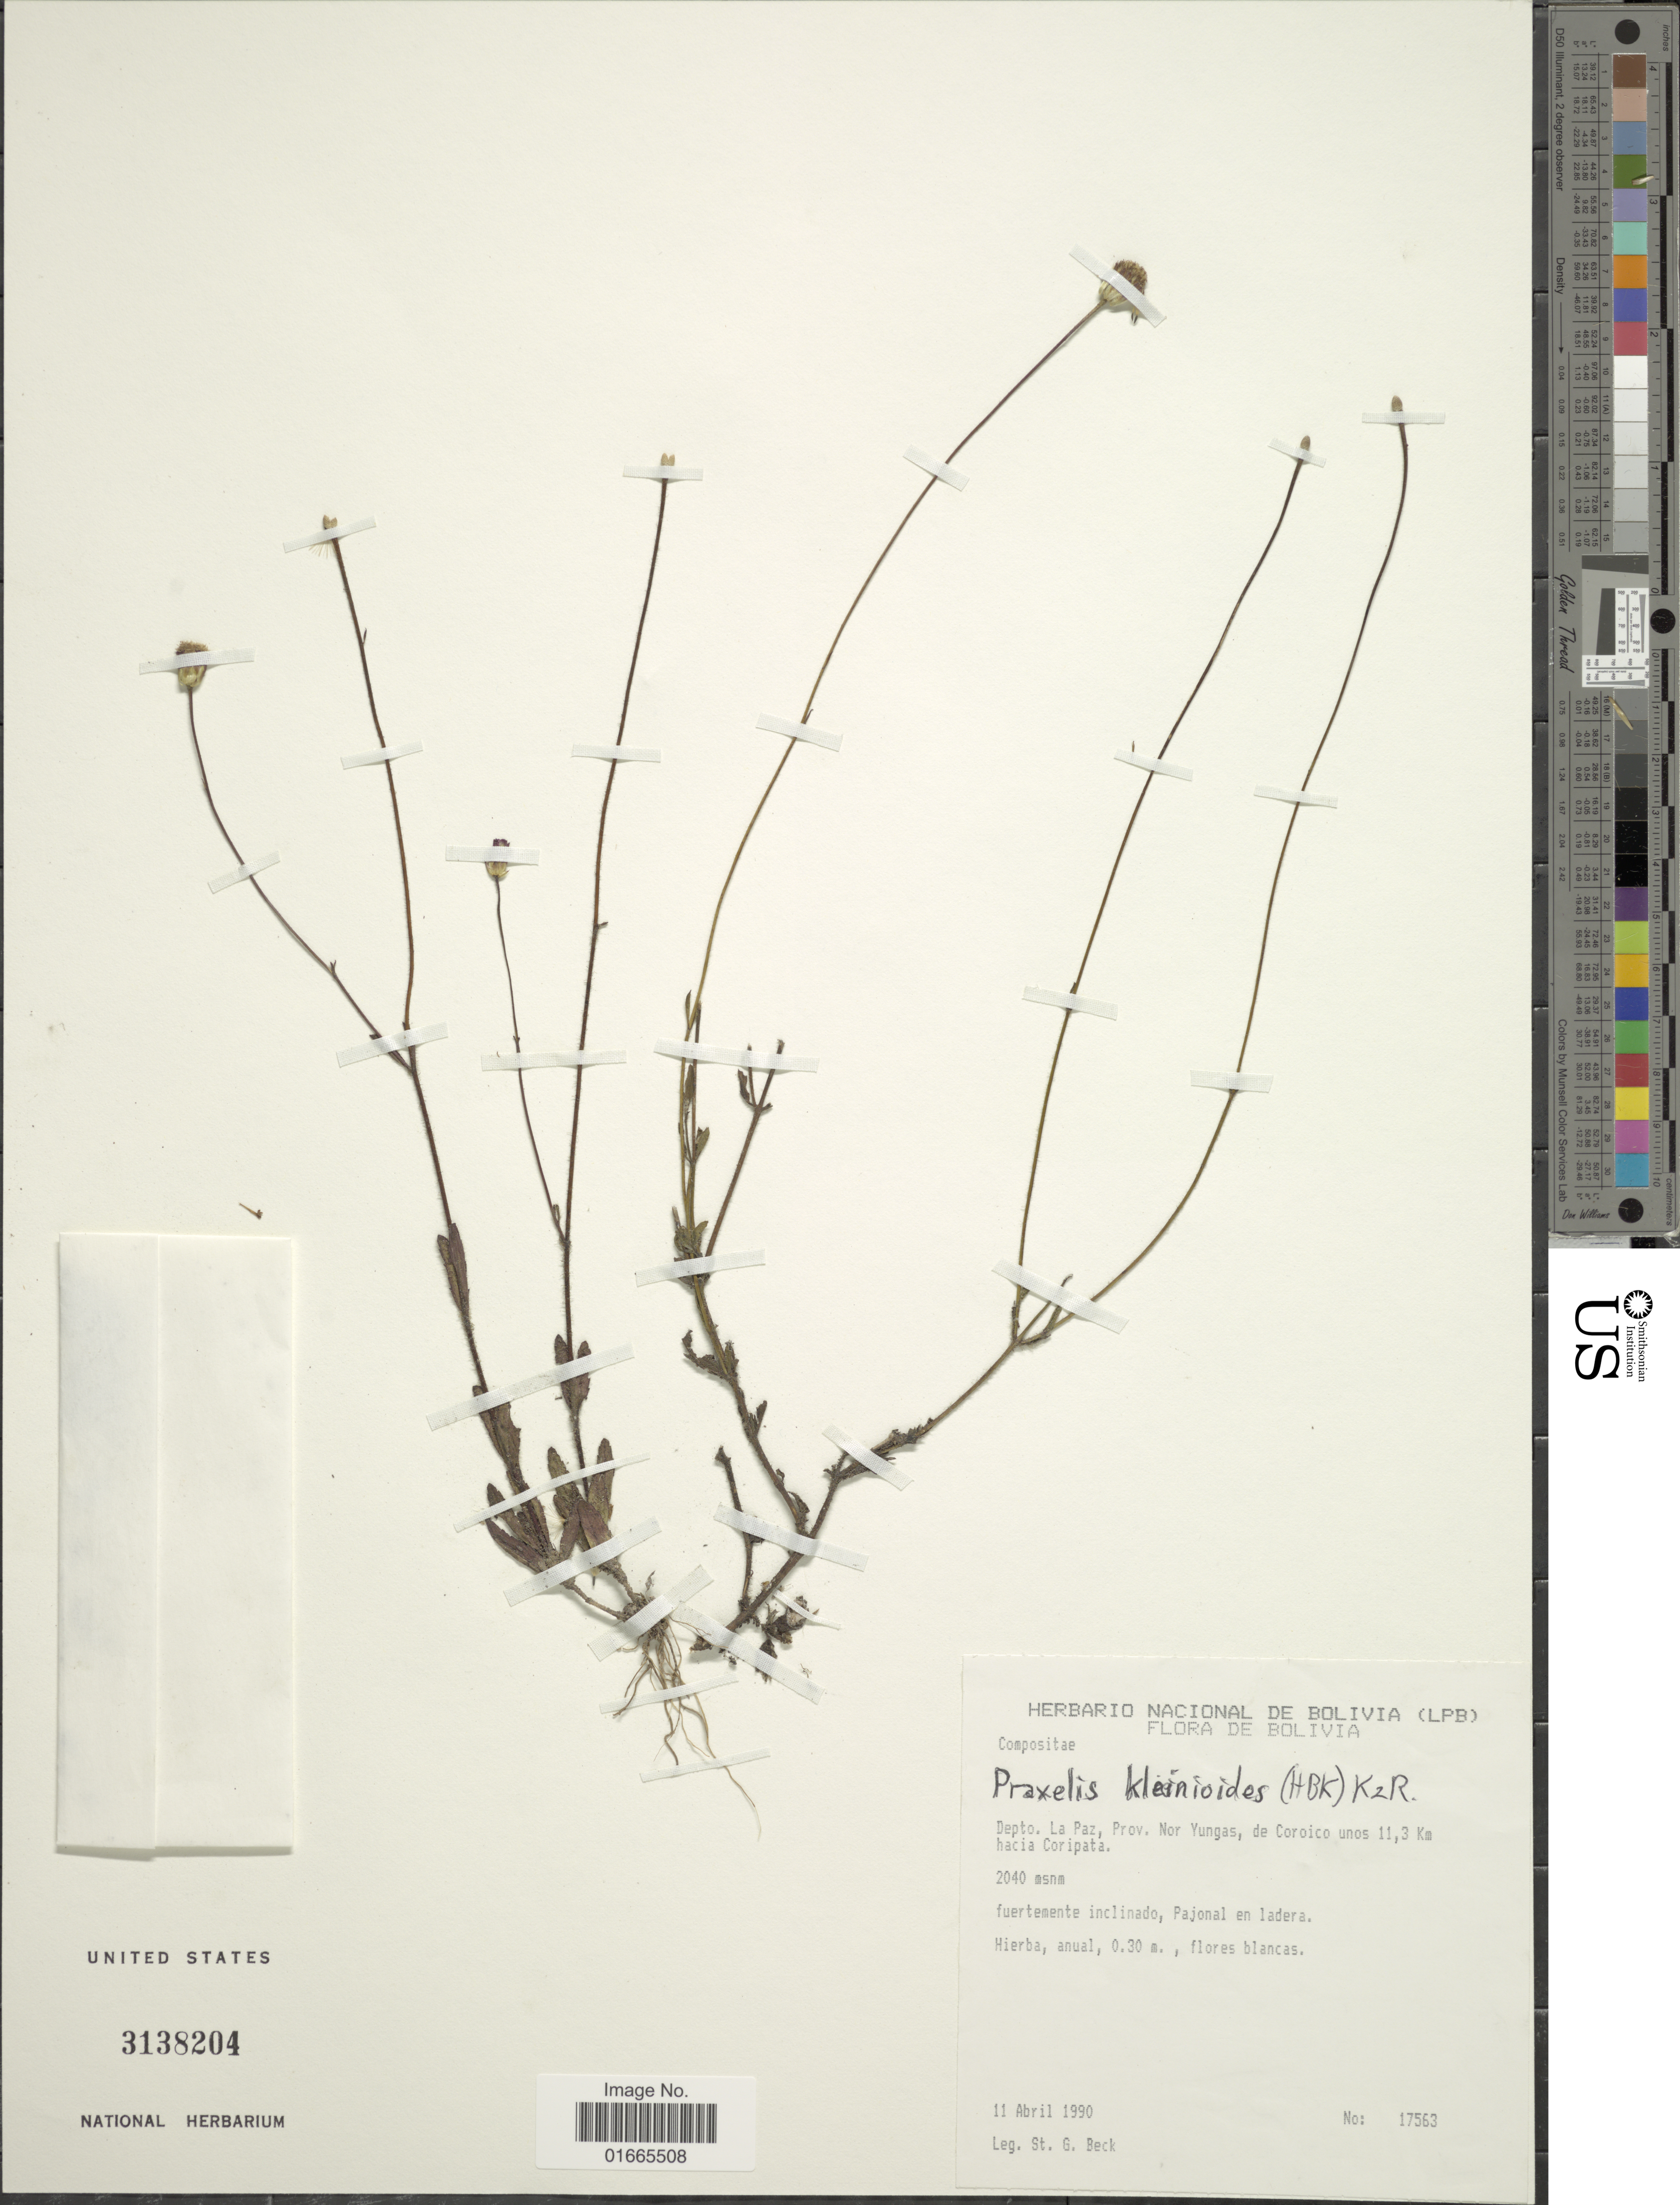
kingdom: Plantae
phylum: Tracheophyta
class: Magnoliopsida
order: Asterales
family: Asteraceae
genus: Praxelis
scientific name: Praxelis kleinioides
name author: (Kunth) Sch. Bip.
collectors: S. G. Beck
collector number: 17563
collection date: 1990-04-11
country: Bolivia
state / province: La Paz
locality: Depto. La Paz, Prov. Nor Yungas, de Coroico unos 11.3 Km hacia Coripata.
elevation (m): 2040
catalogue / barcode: US 3138204